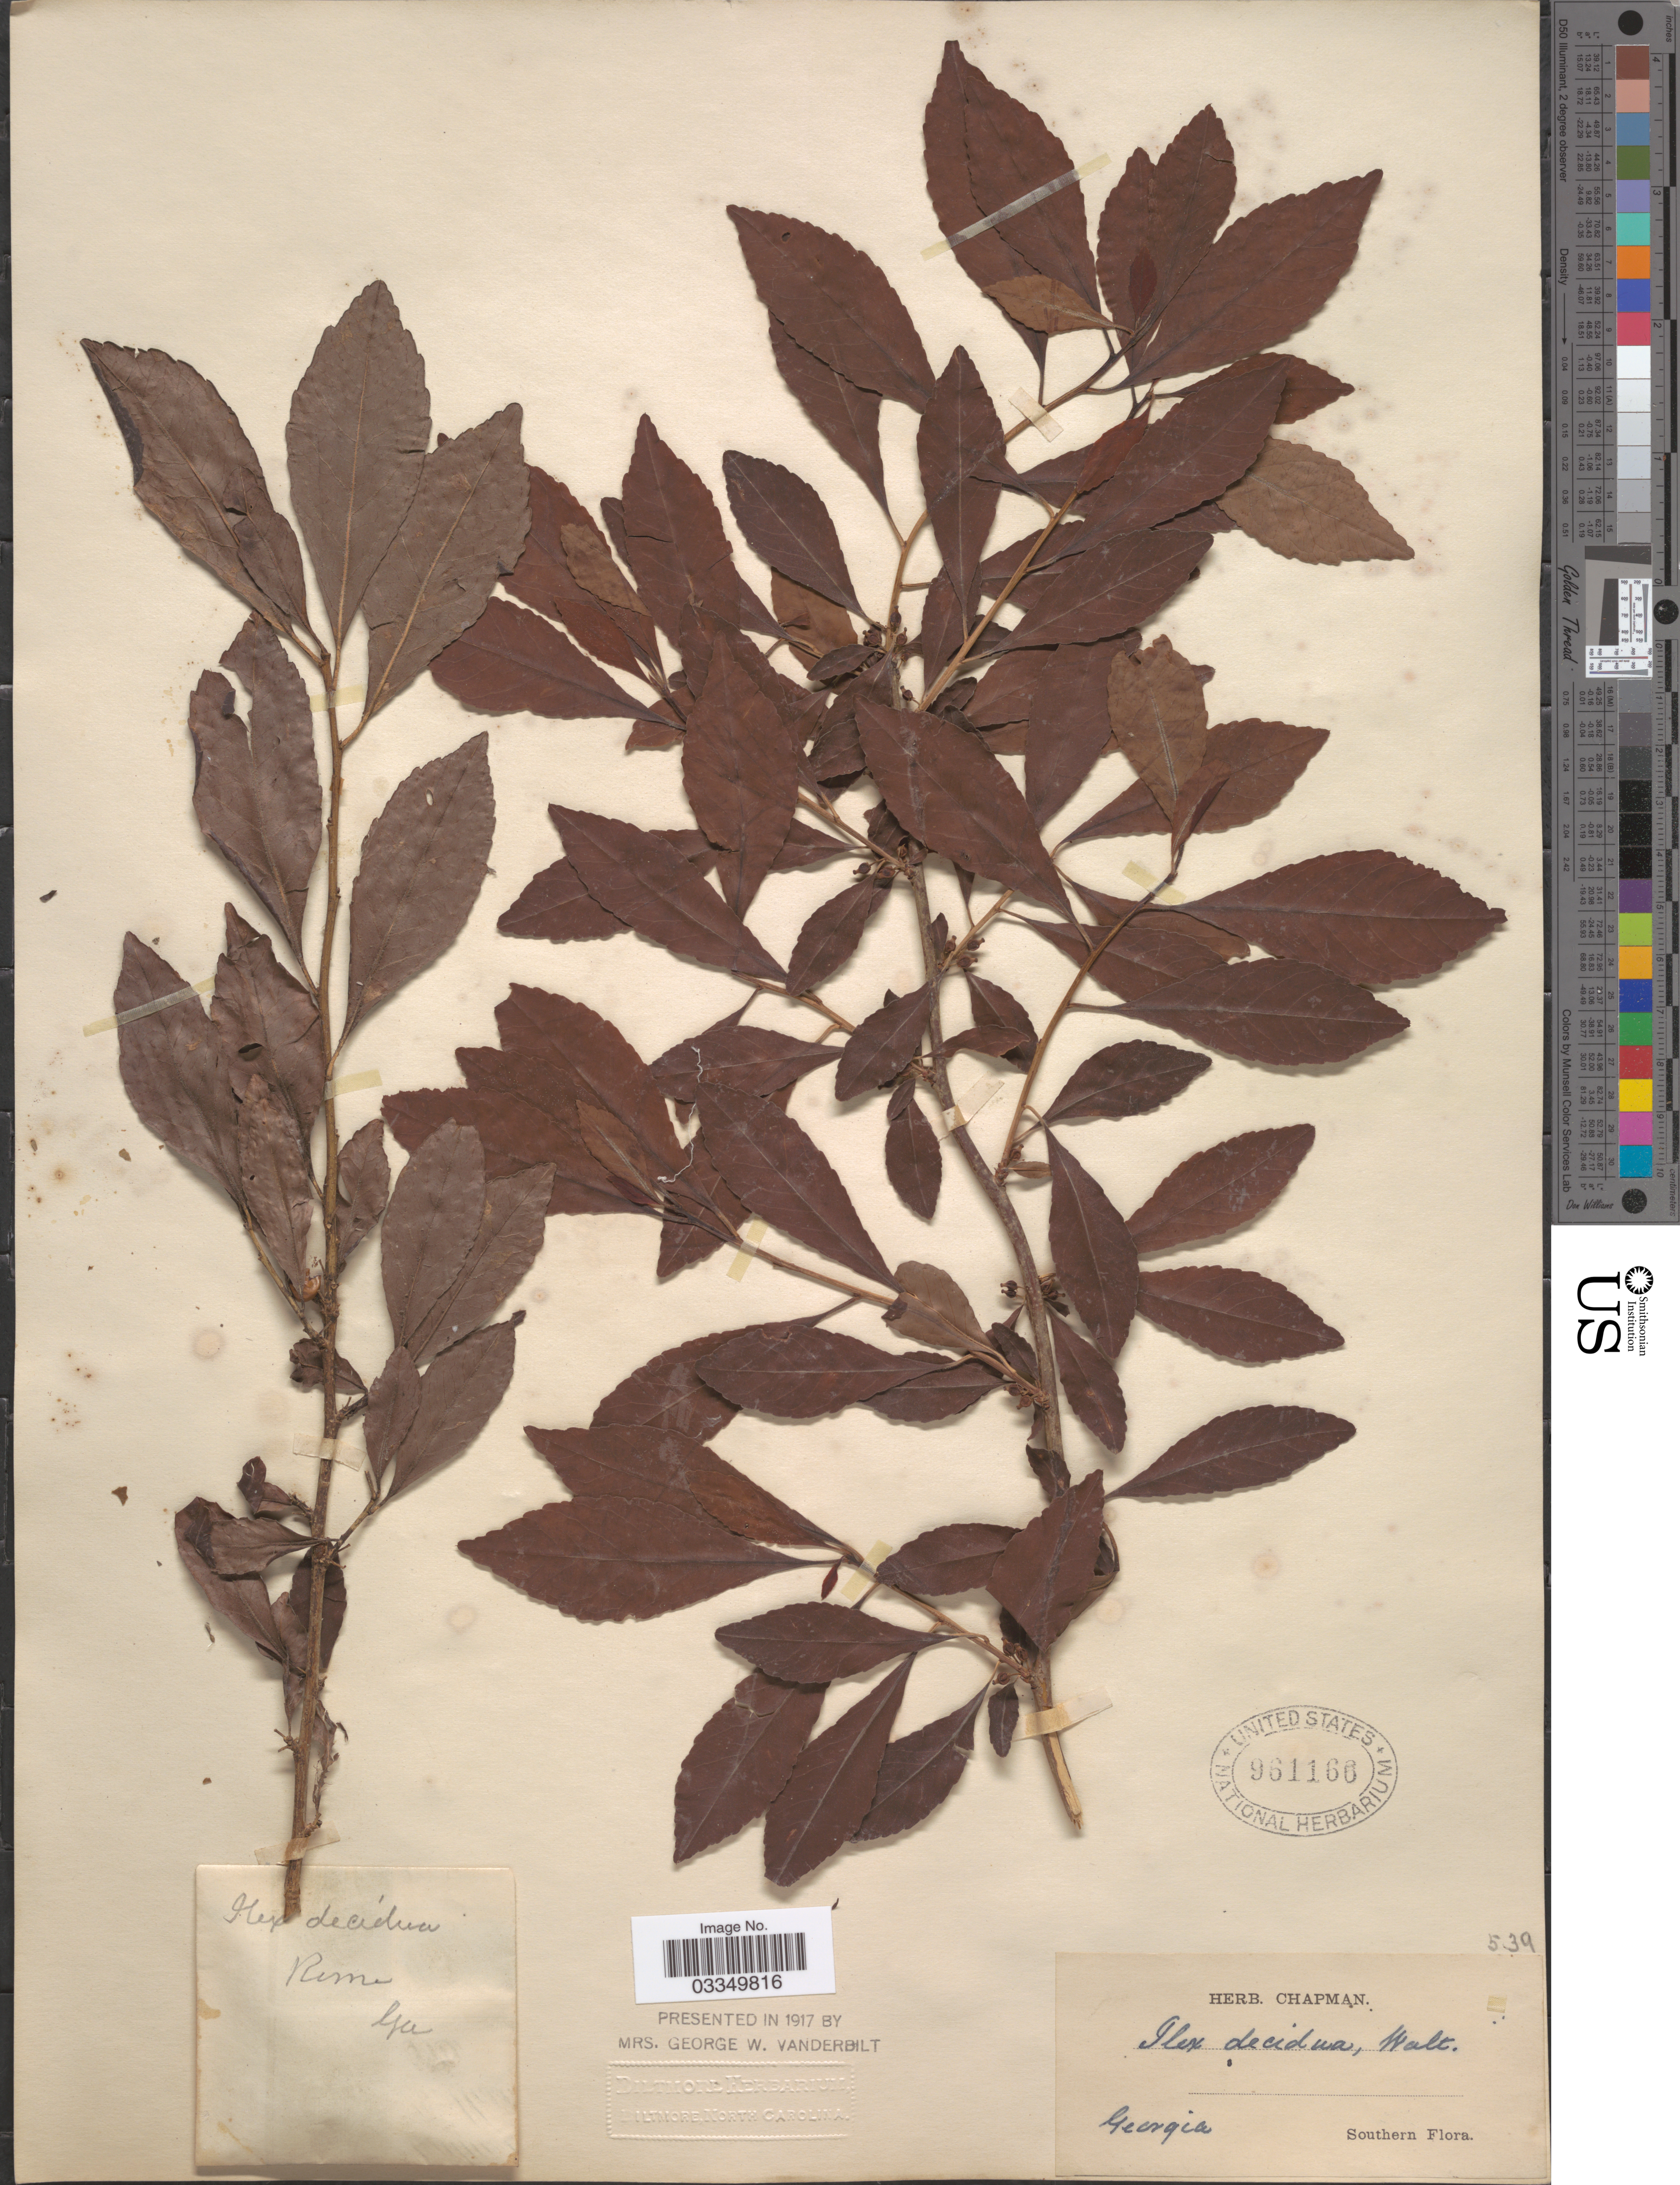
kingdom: Plantae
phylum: Tracheophyta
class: Magnoliopsida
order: Aquifoliales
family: Aquifoliaceae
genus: Ilex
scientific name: Ilex decidua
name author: Walter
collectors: ex herb. Chapman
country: United States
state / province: Georgia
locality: Southern.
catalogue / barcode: US 961166